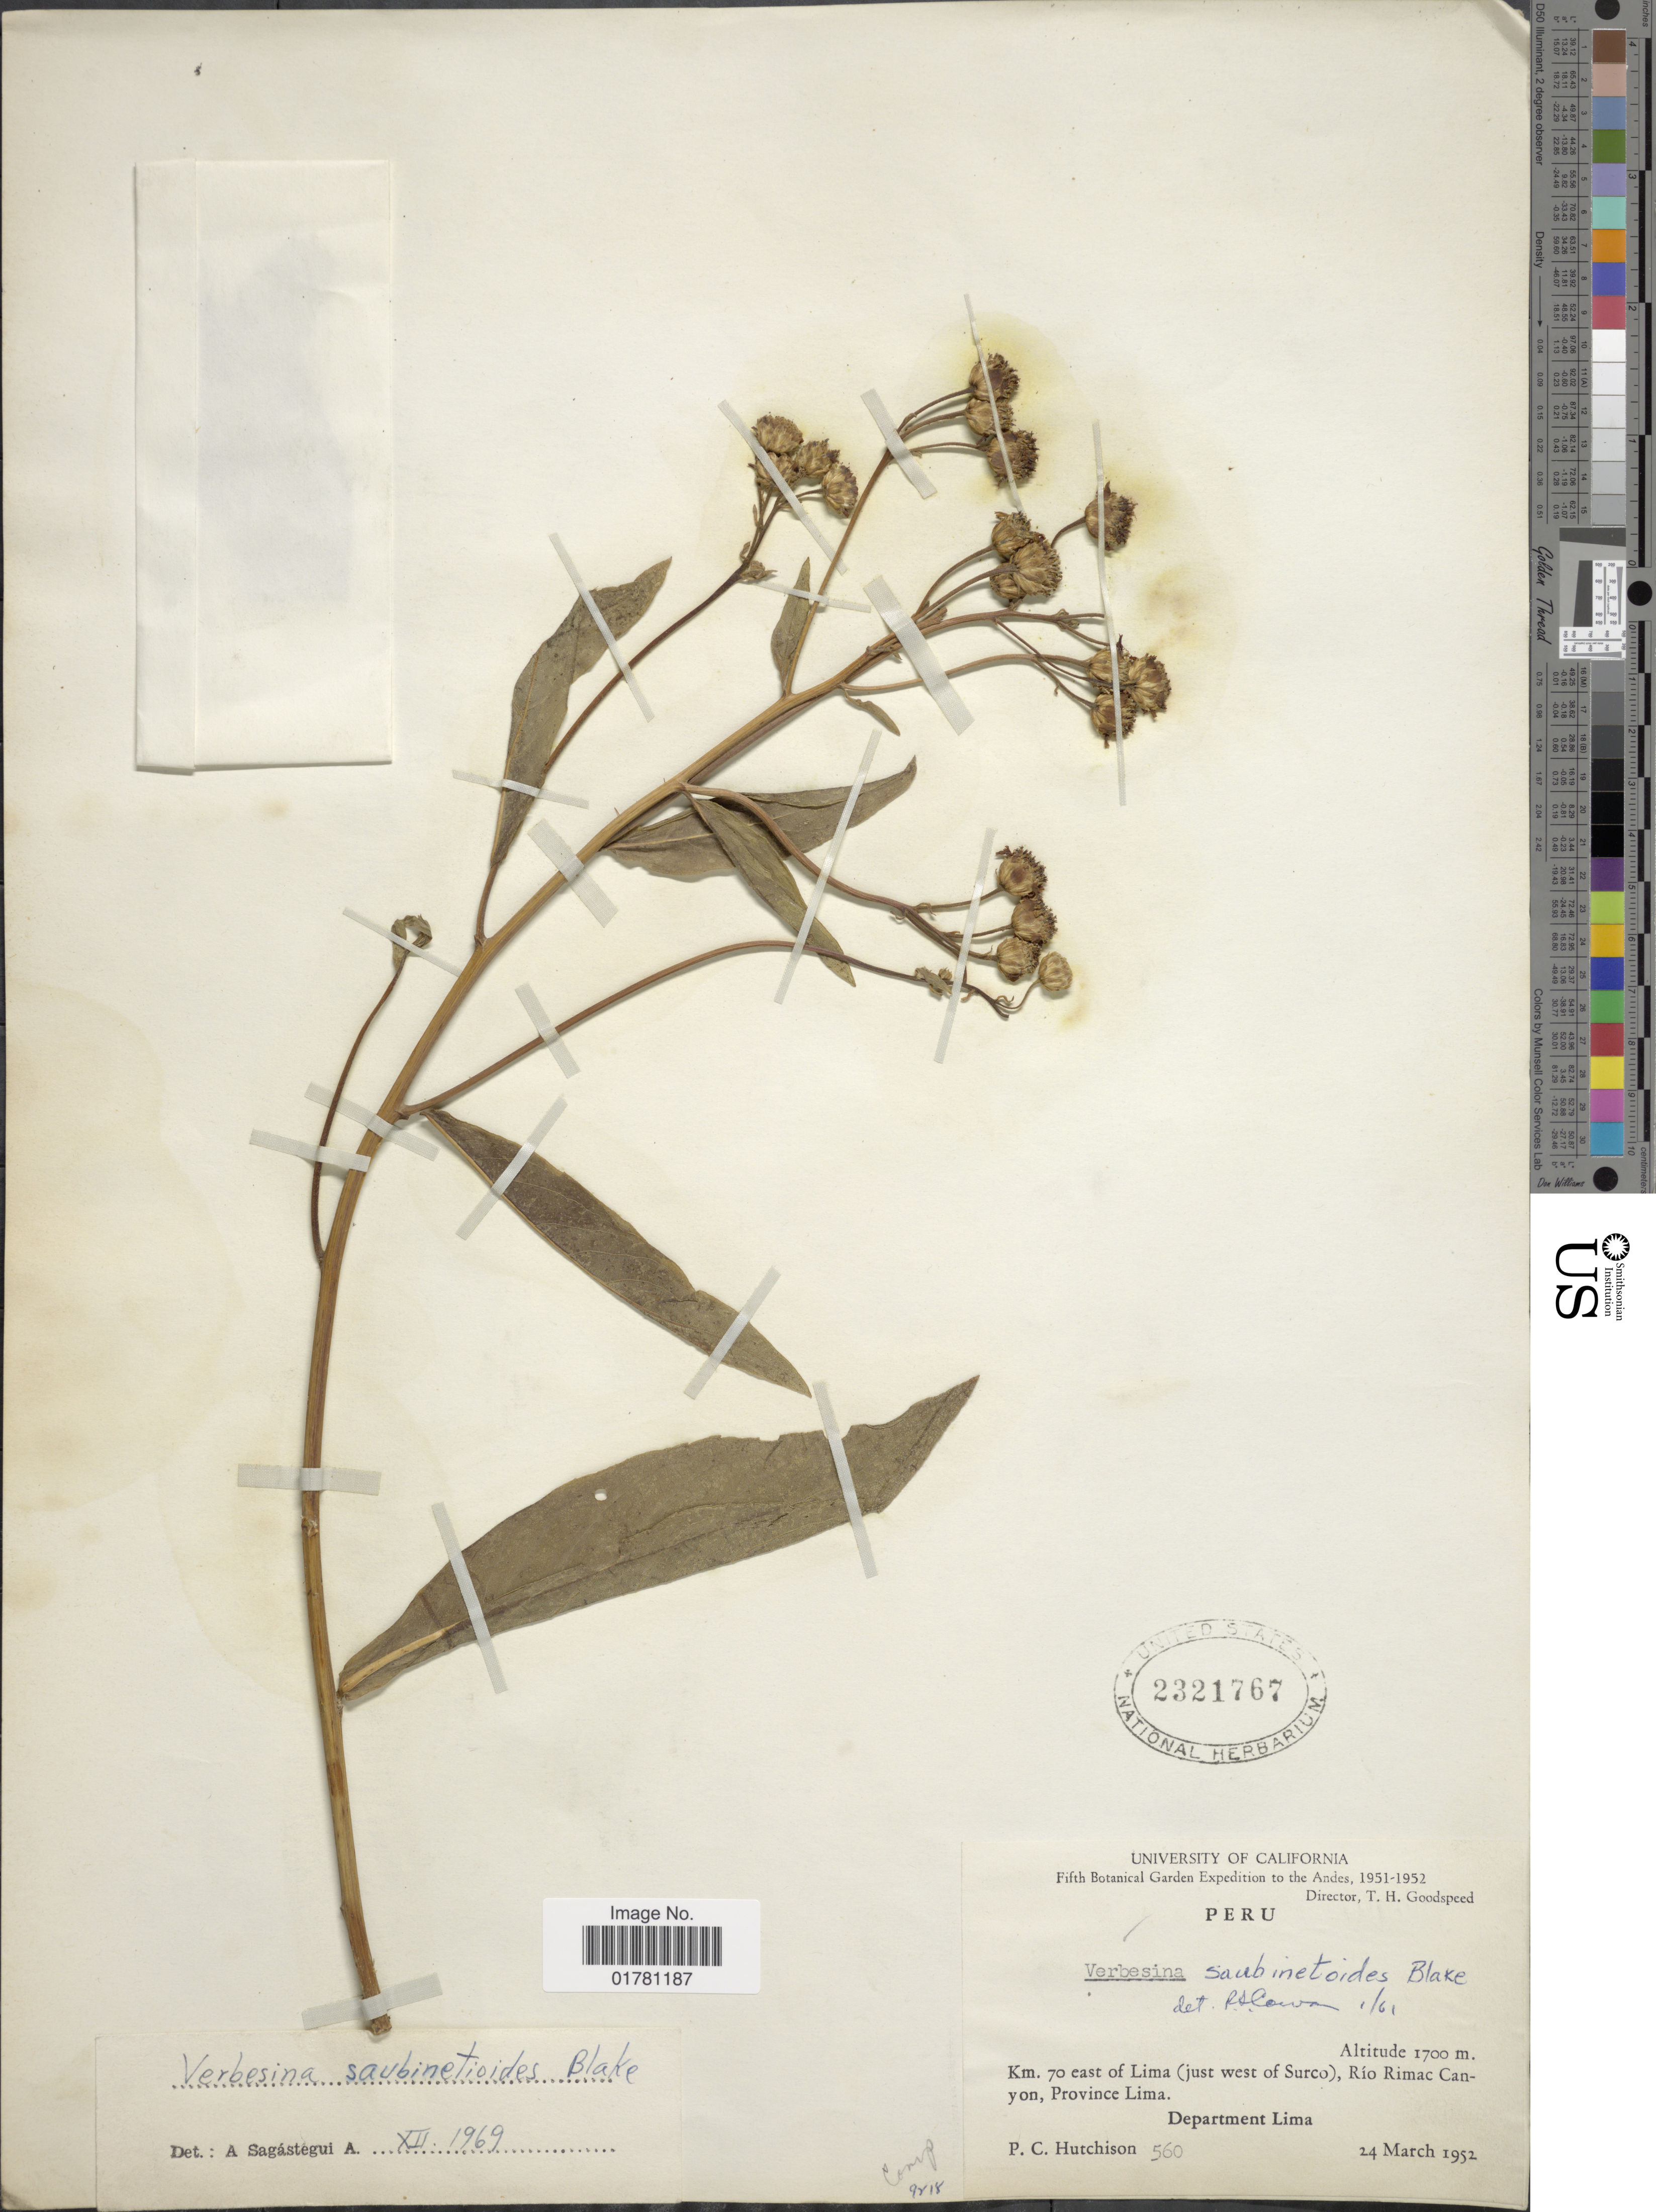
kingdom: Plantae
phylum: Tracheophyta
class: Magnoliopsida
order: Asterales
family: Asteraceae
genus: Verbesina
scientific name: Verbesina saubinetioides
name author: S.F. Blake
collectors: P. C. Hutchison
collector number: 560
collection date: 1952-03-24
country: Peru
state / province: Lima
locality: Km. 70 east of Lima (just west of Surco), Río Rimac Canyon, Department Lima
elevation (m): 1700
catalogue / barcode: US 2321767